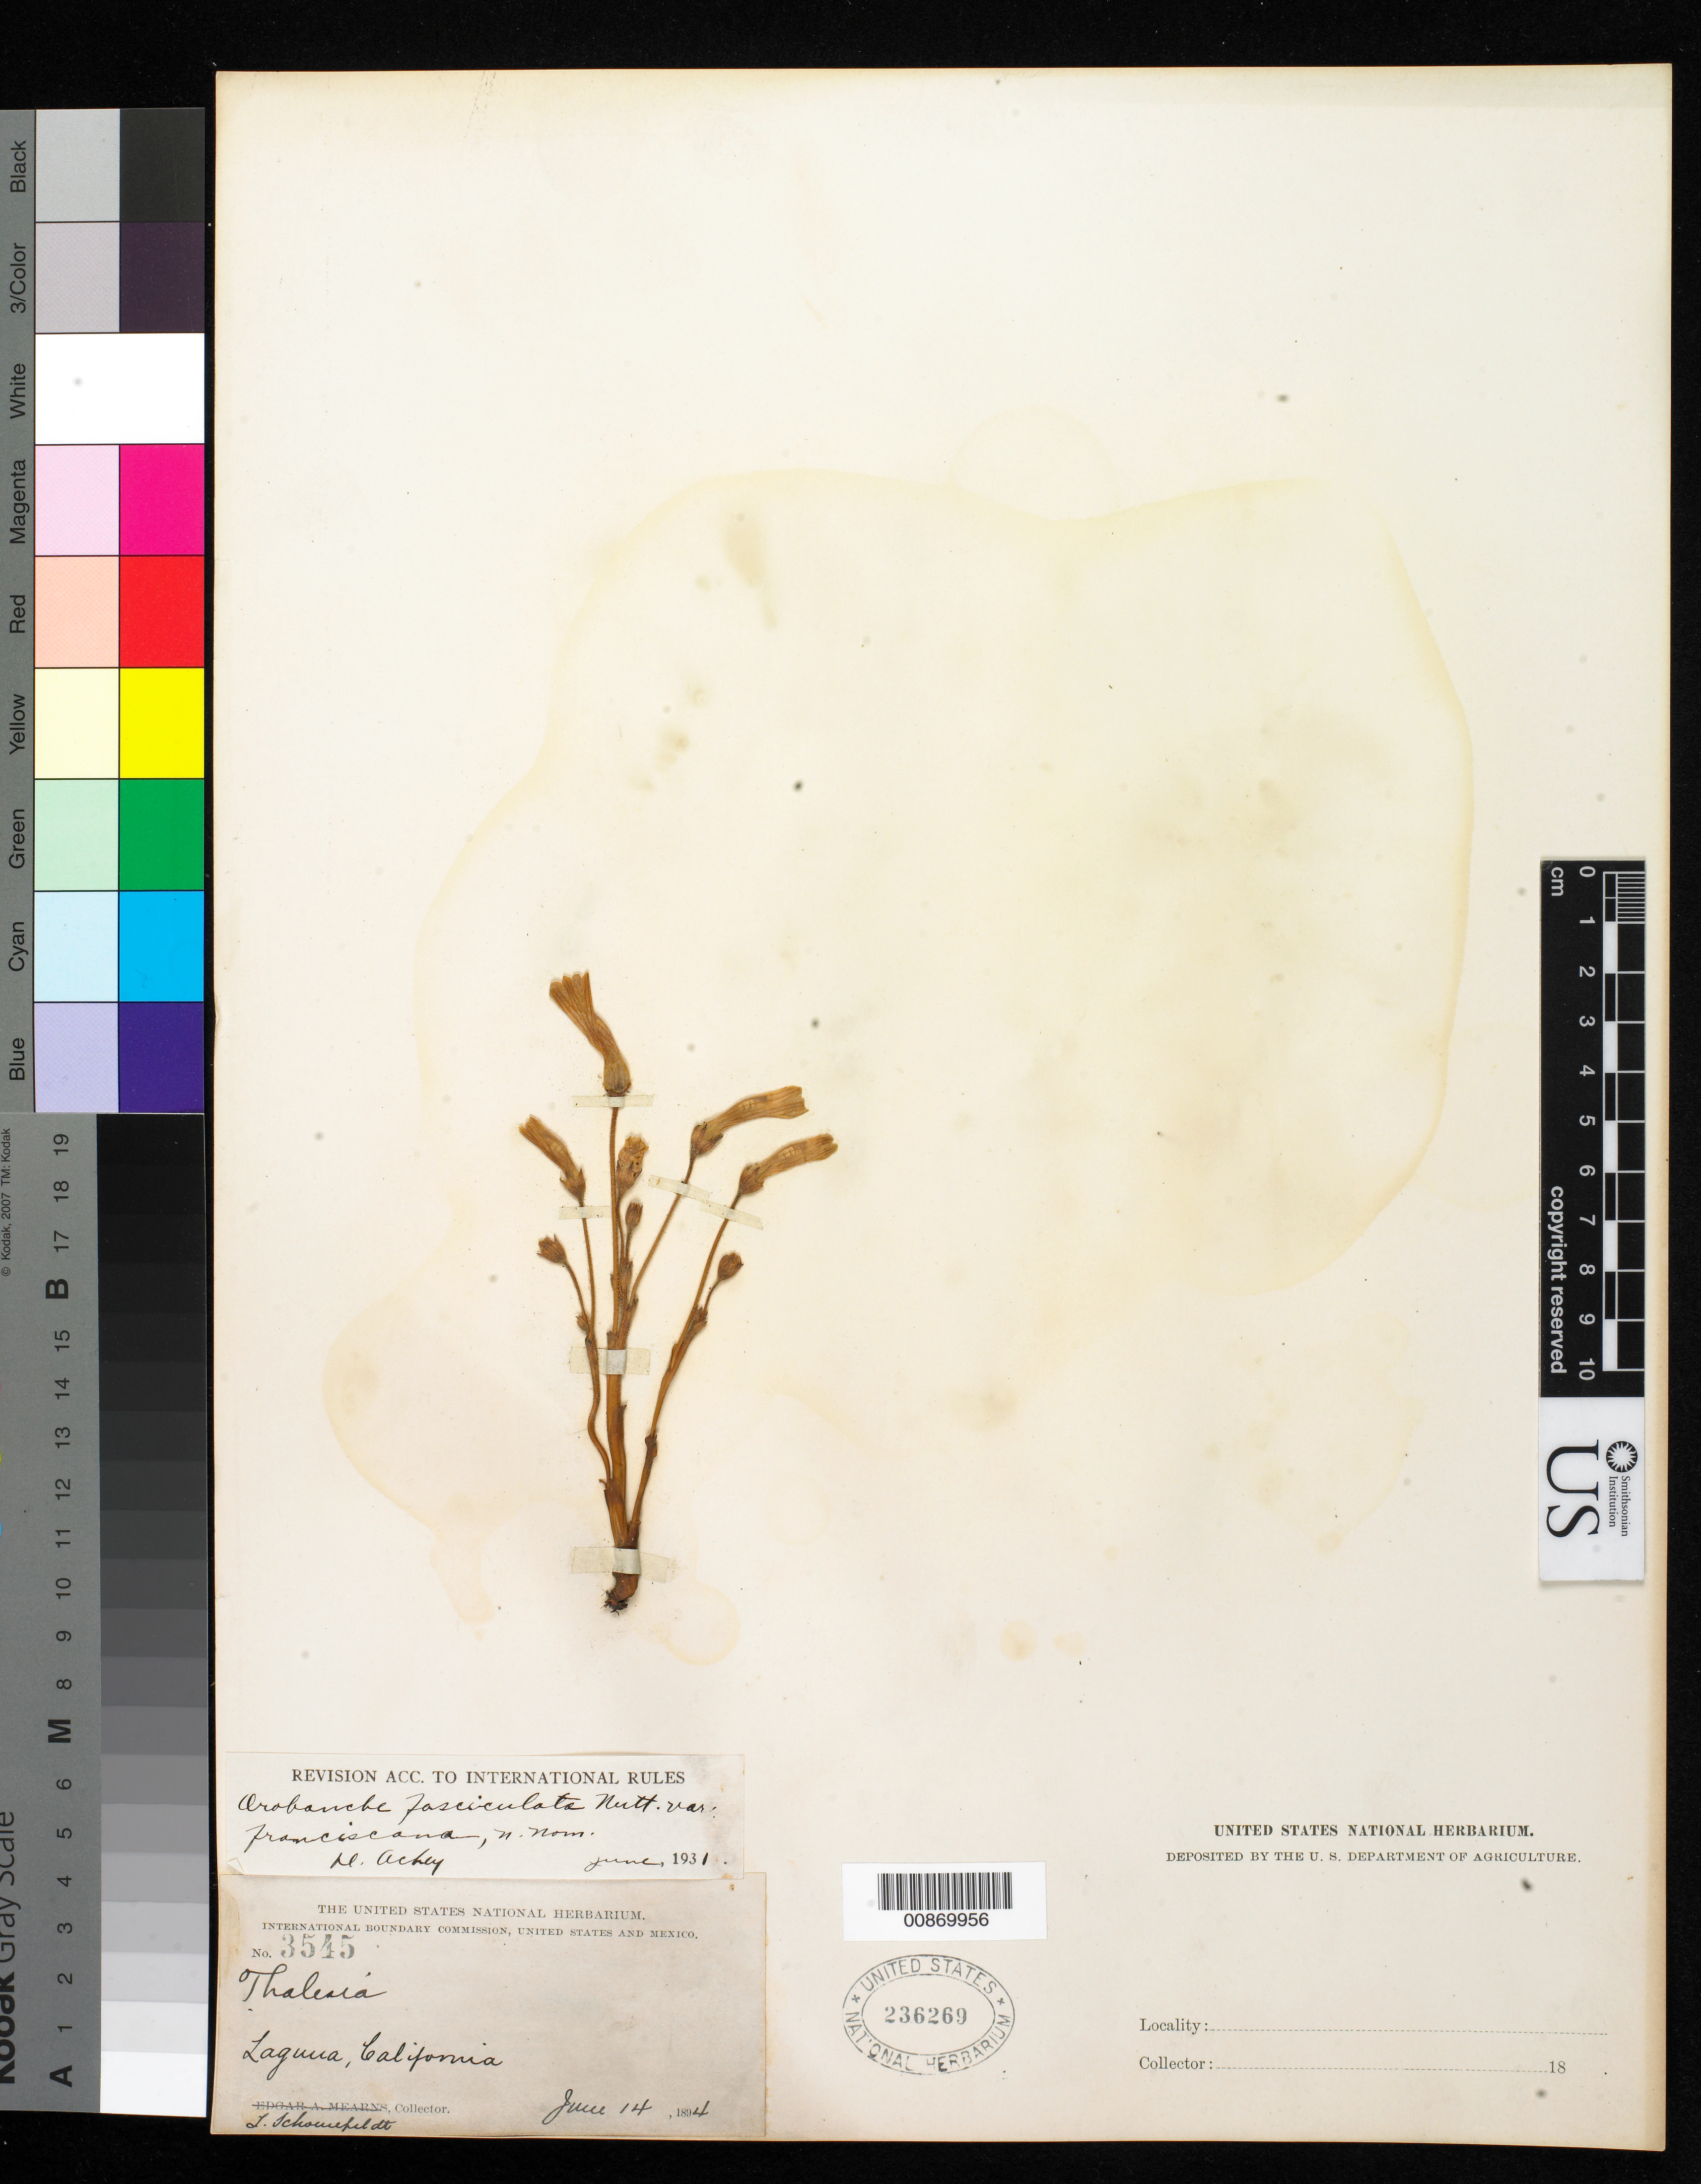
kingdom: Plantae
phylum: Tracheophyta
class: Magnoliopsida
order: Lamiales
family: Orobanchaceae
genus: Orobanche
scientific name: Orobanche fasciculata var. fasciculata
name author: Nutt.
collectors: L. Schoenfeldt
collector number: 3545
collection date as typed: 14 Jun 1894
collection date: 1894-06-14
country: United States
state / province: California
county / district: Orange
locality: Laguna, California.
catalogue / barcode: US 236269